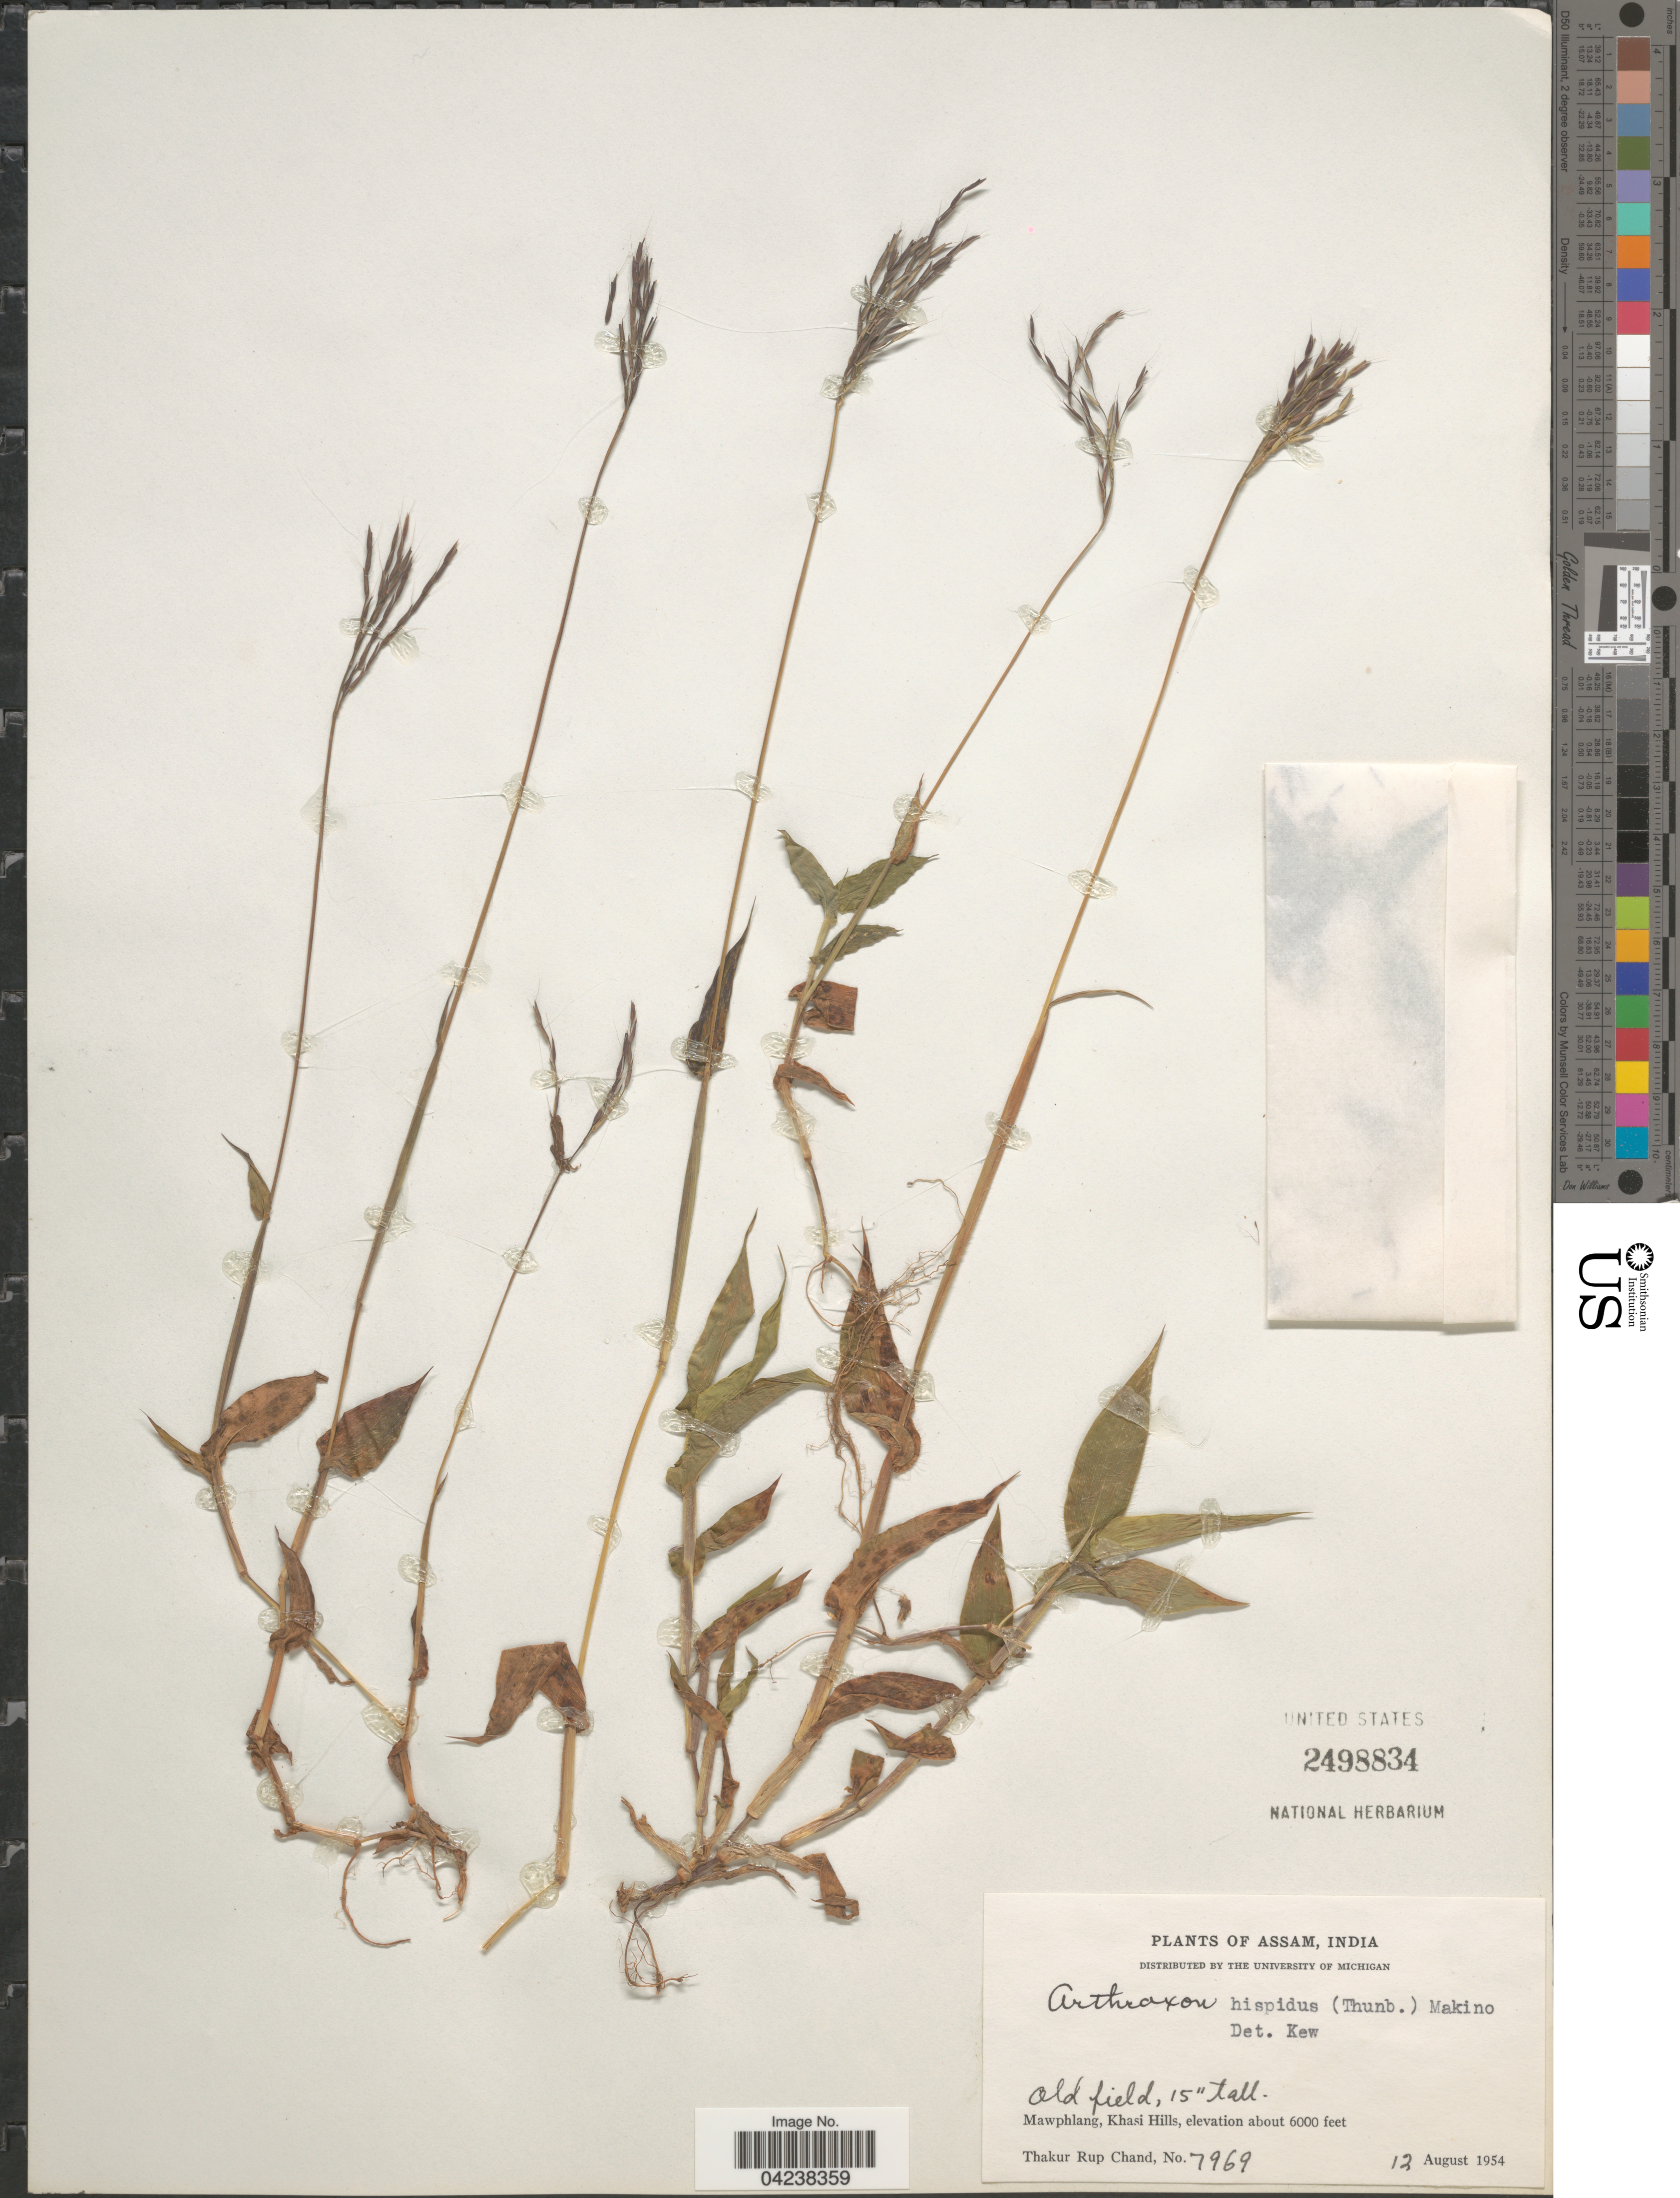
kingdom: Plantae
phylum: Tracheophyta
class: Liliopsida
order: Poales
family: Poaceae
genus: Arthraxon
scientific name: Arthraxon hispidus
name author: (Thunb.) Makino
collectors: T. R. Chand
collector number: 7969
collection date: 1954-08-12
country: India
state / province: Meghalaya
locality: Mawphlang, Khasi Hills.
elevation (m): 1829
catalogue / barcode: US 2498834